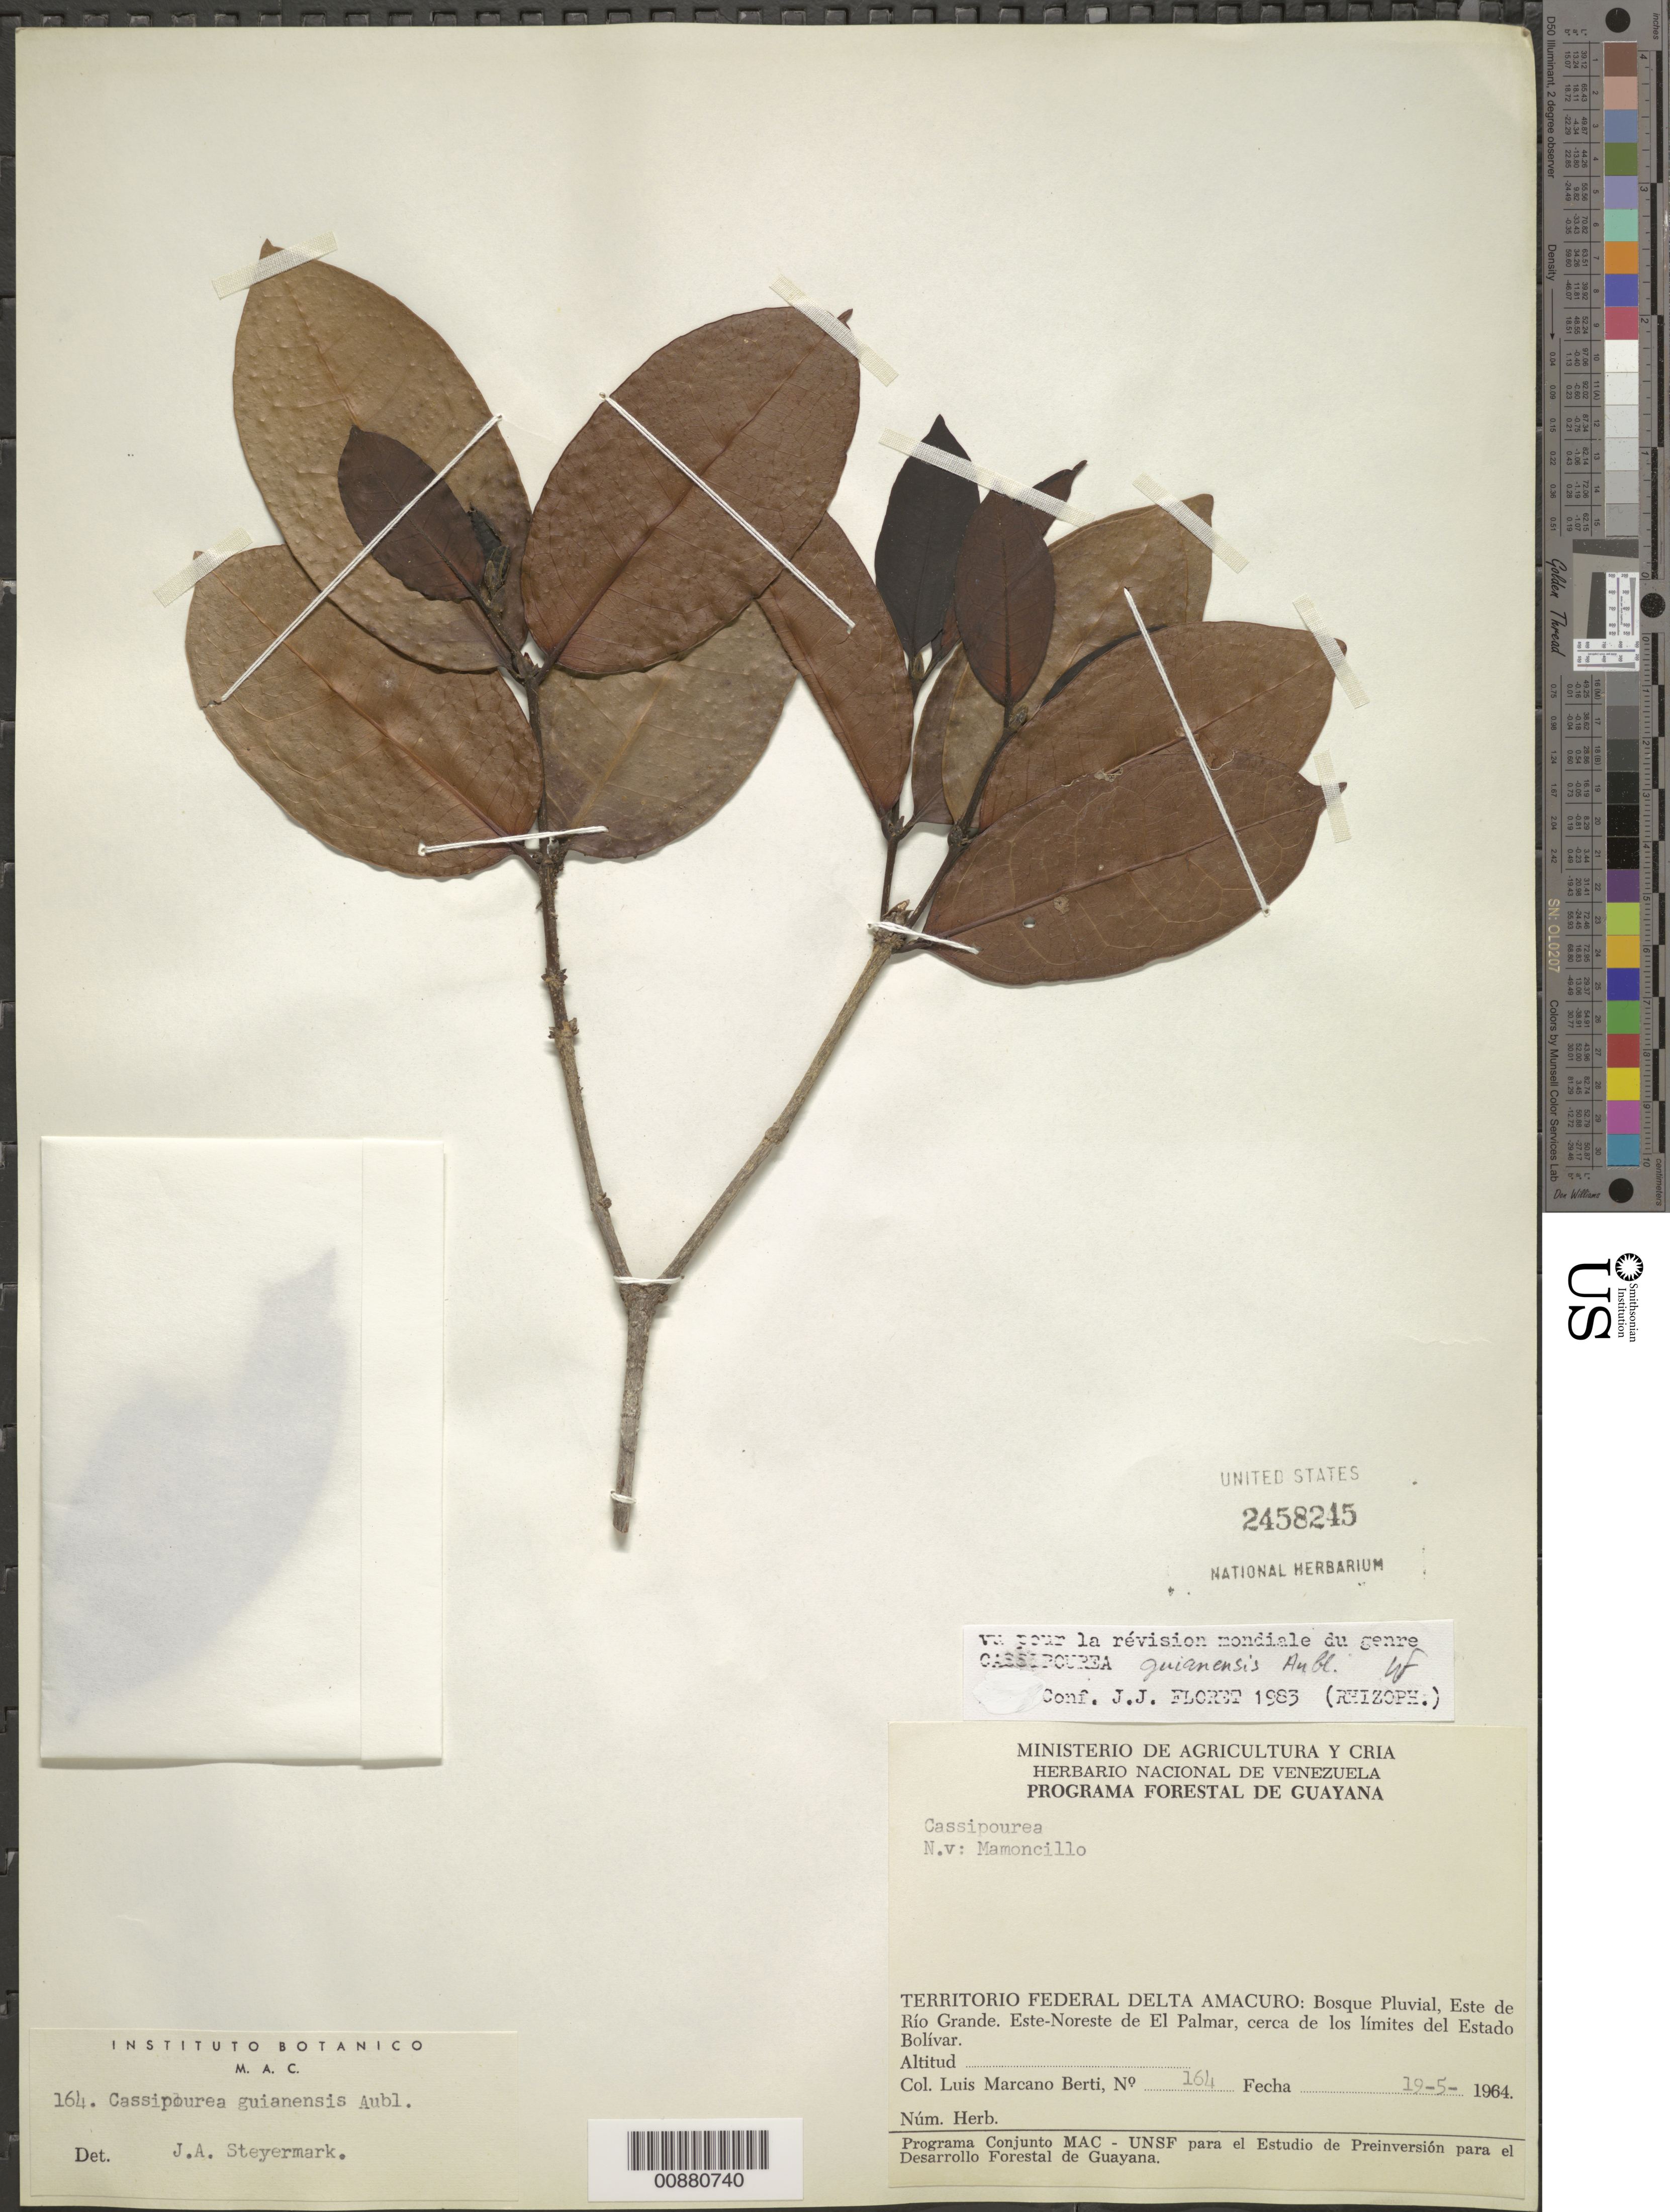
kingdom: Plantae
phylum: Tracheophyta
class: Magnoliopsida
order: Malpighiales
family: Rhizophoraceae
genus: Cassipourea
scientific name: Cassipourea guianensis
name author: Aubl.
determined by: Floret, J. J.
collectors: L. Marcano-Berti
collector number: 164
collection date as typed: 19-May-64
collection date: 1964-05-19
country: Venezuela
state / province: Delta Amacuro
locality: Este de Río Grande, ENE de El Palmar, cerca de los limites del Estado Bolívar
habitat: Bosque pluvial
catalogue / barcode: US 2458245